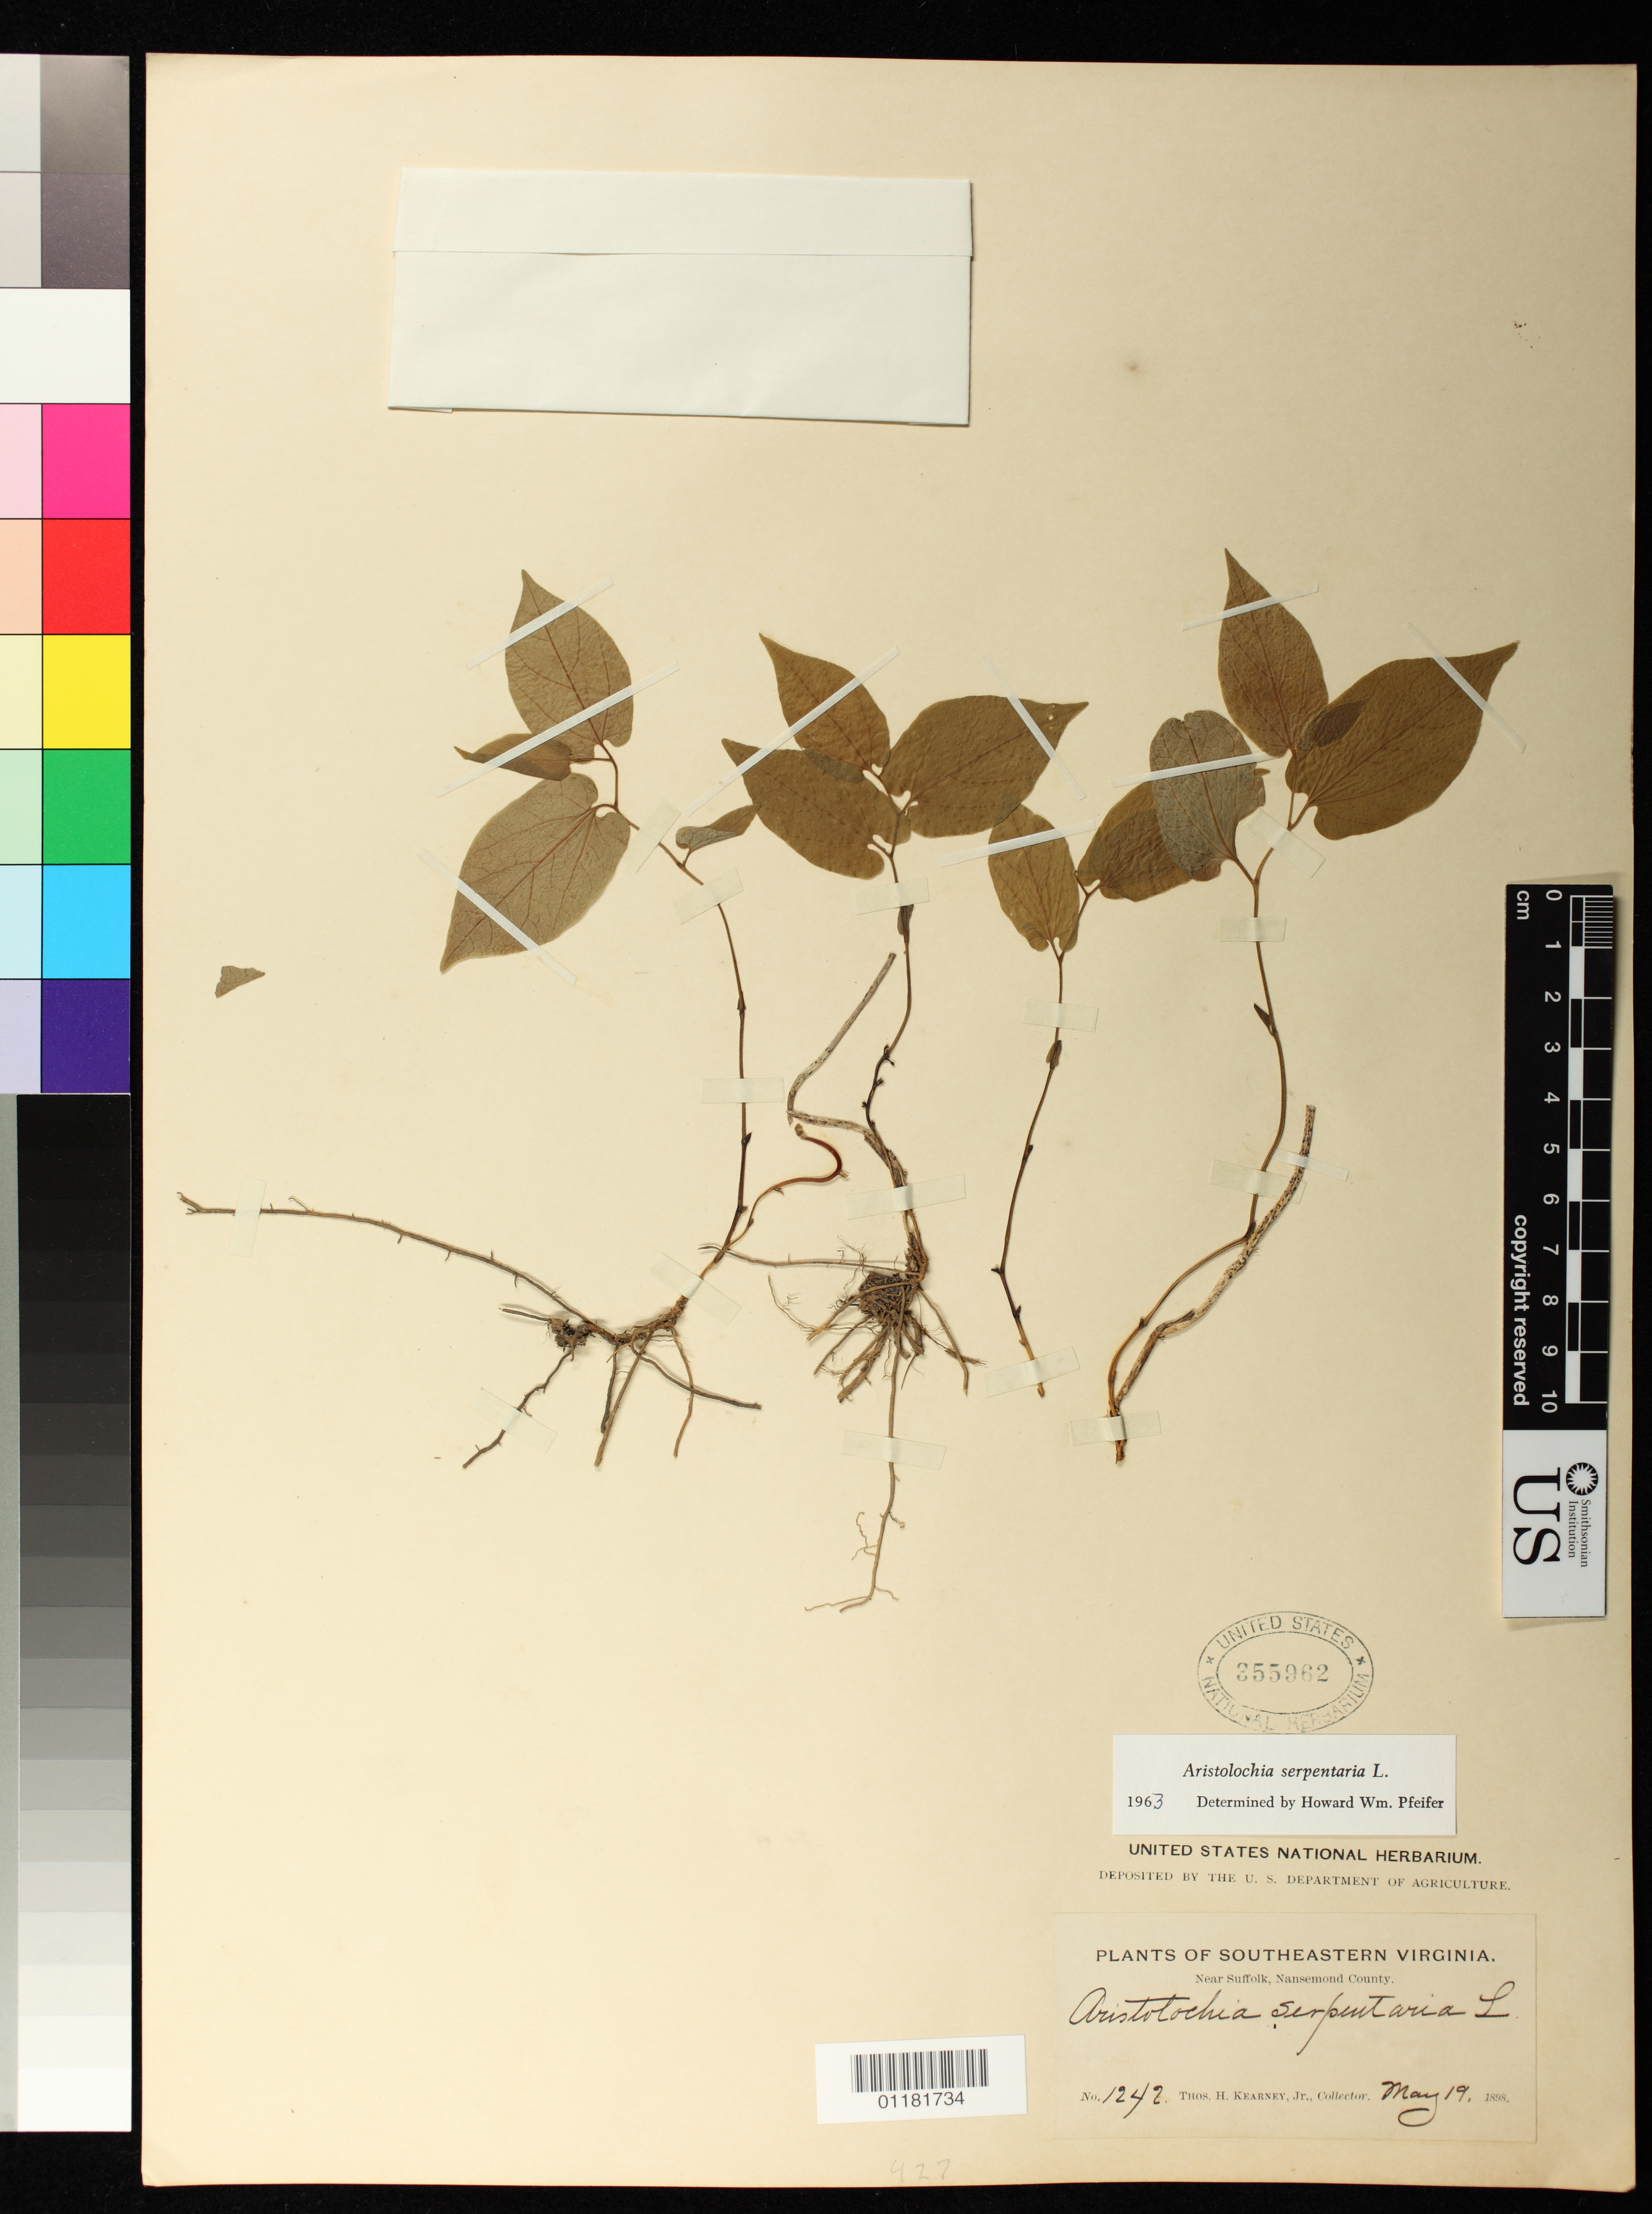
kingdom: Plantae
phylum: Tracheophyta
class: Magnoliopsida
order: Piperales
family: Aristolochiaceae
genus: Aristolochia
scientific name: Aristolochia serpentaria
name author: L.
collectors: T. H. Kearney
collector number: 1242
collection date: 1898-05-19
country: United States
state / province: Virginia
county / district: City of Suffolk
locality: Suffolk, Suffolk County. Nansemond Co. (= historic county name).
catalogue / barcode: US 255962